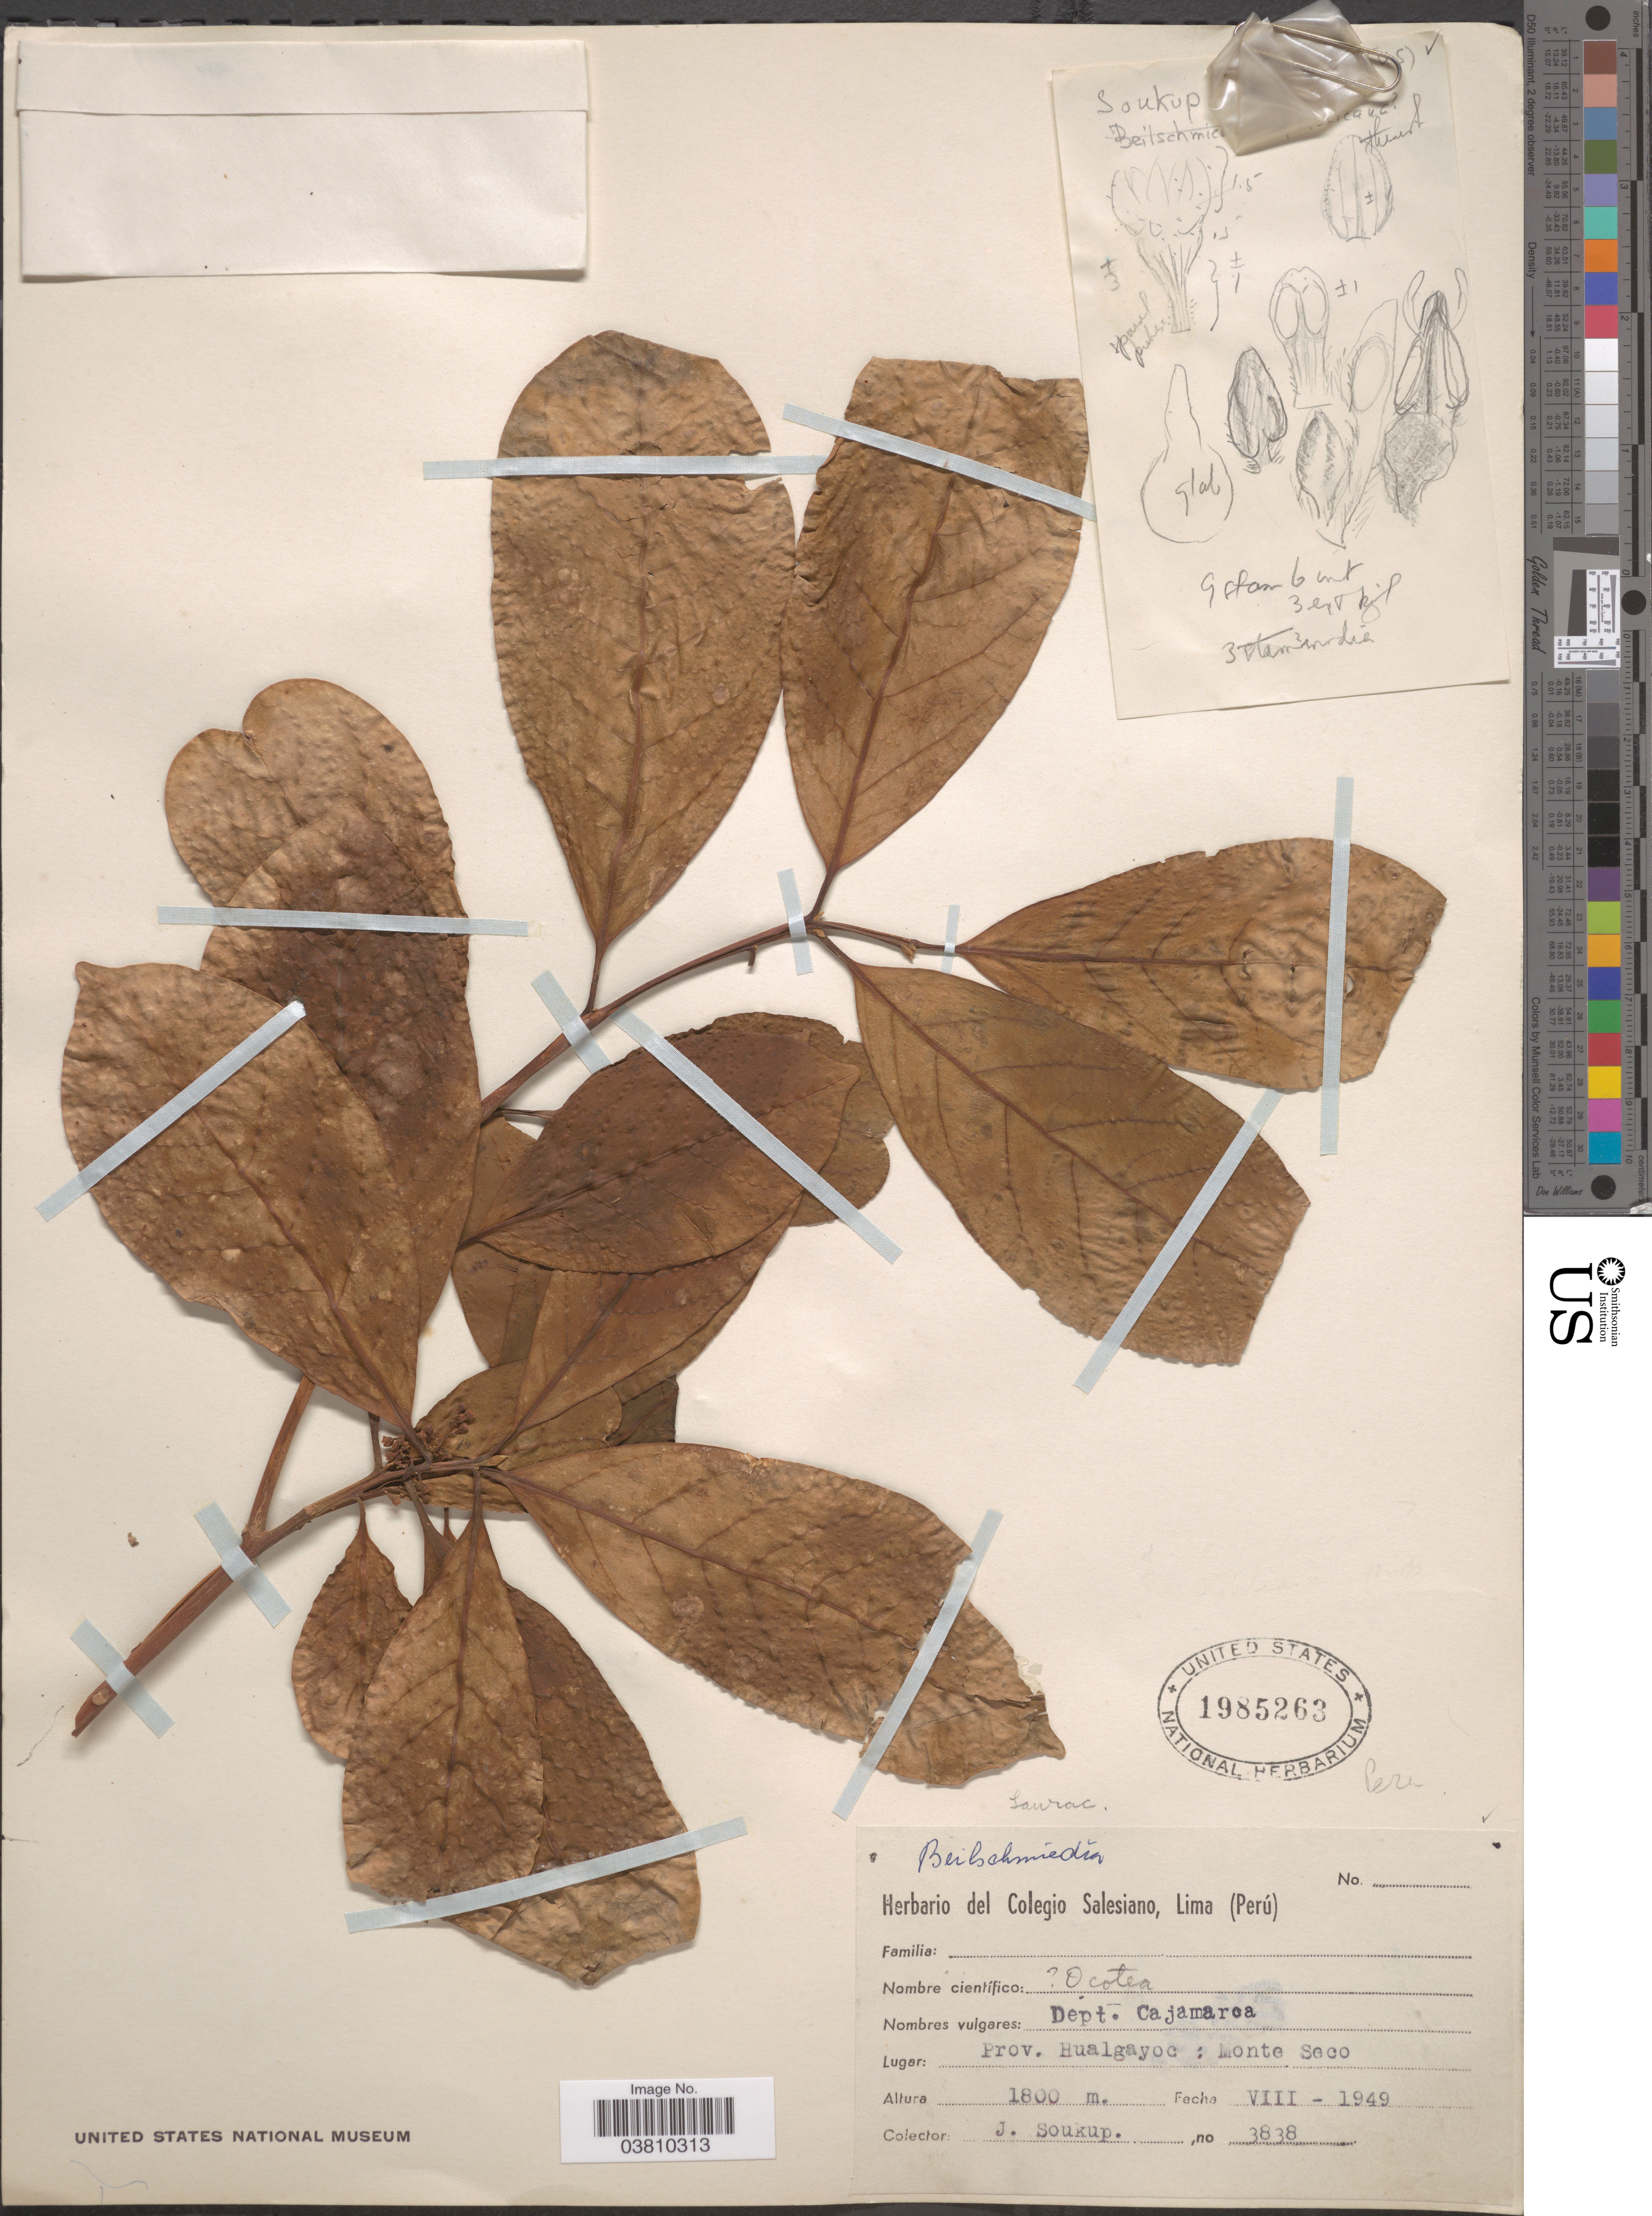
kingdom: Plantae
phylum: Tracheophyta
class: Magnoliopsida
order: Laurales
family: Lauraceae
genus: Beilschmiedia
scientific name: Beilschmiedia sp.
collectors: J. Soukup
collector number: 3838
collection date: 1949-08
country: Peru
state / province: Cajamarca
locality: Dept. Cajamarca. Prov. Hualgayoc: Monte Seco.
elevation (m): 1800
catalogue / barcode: US 1985263